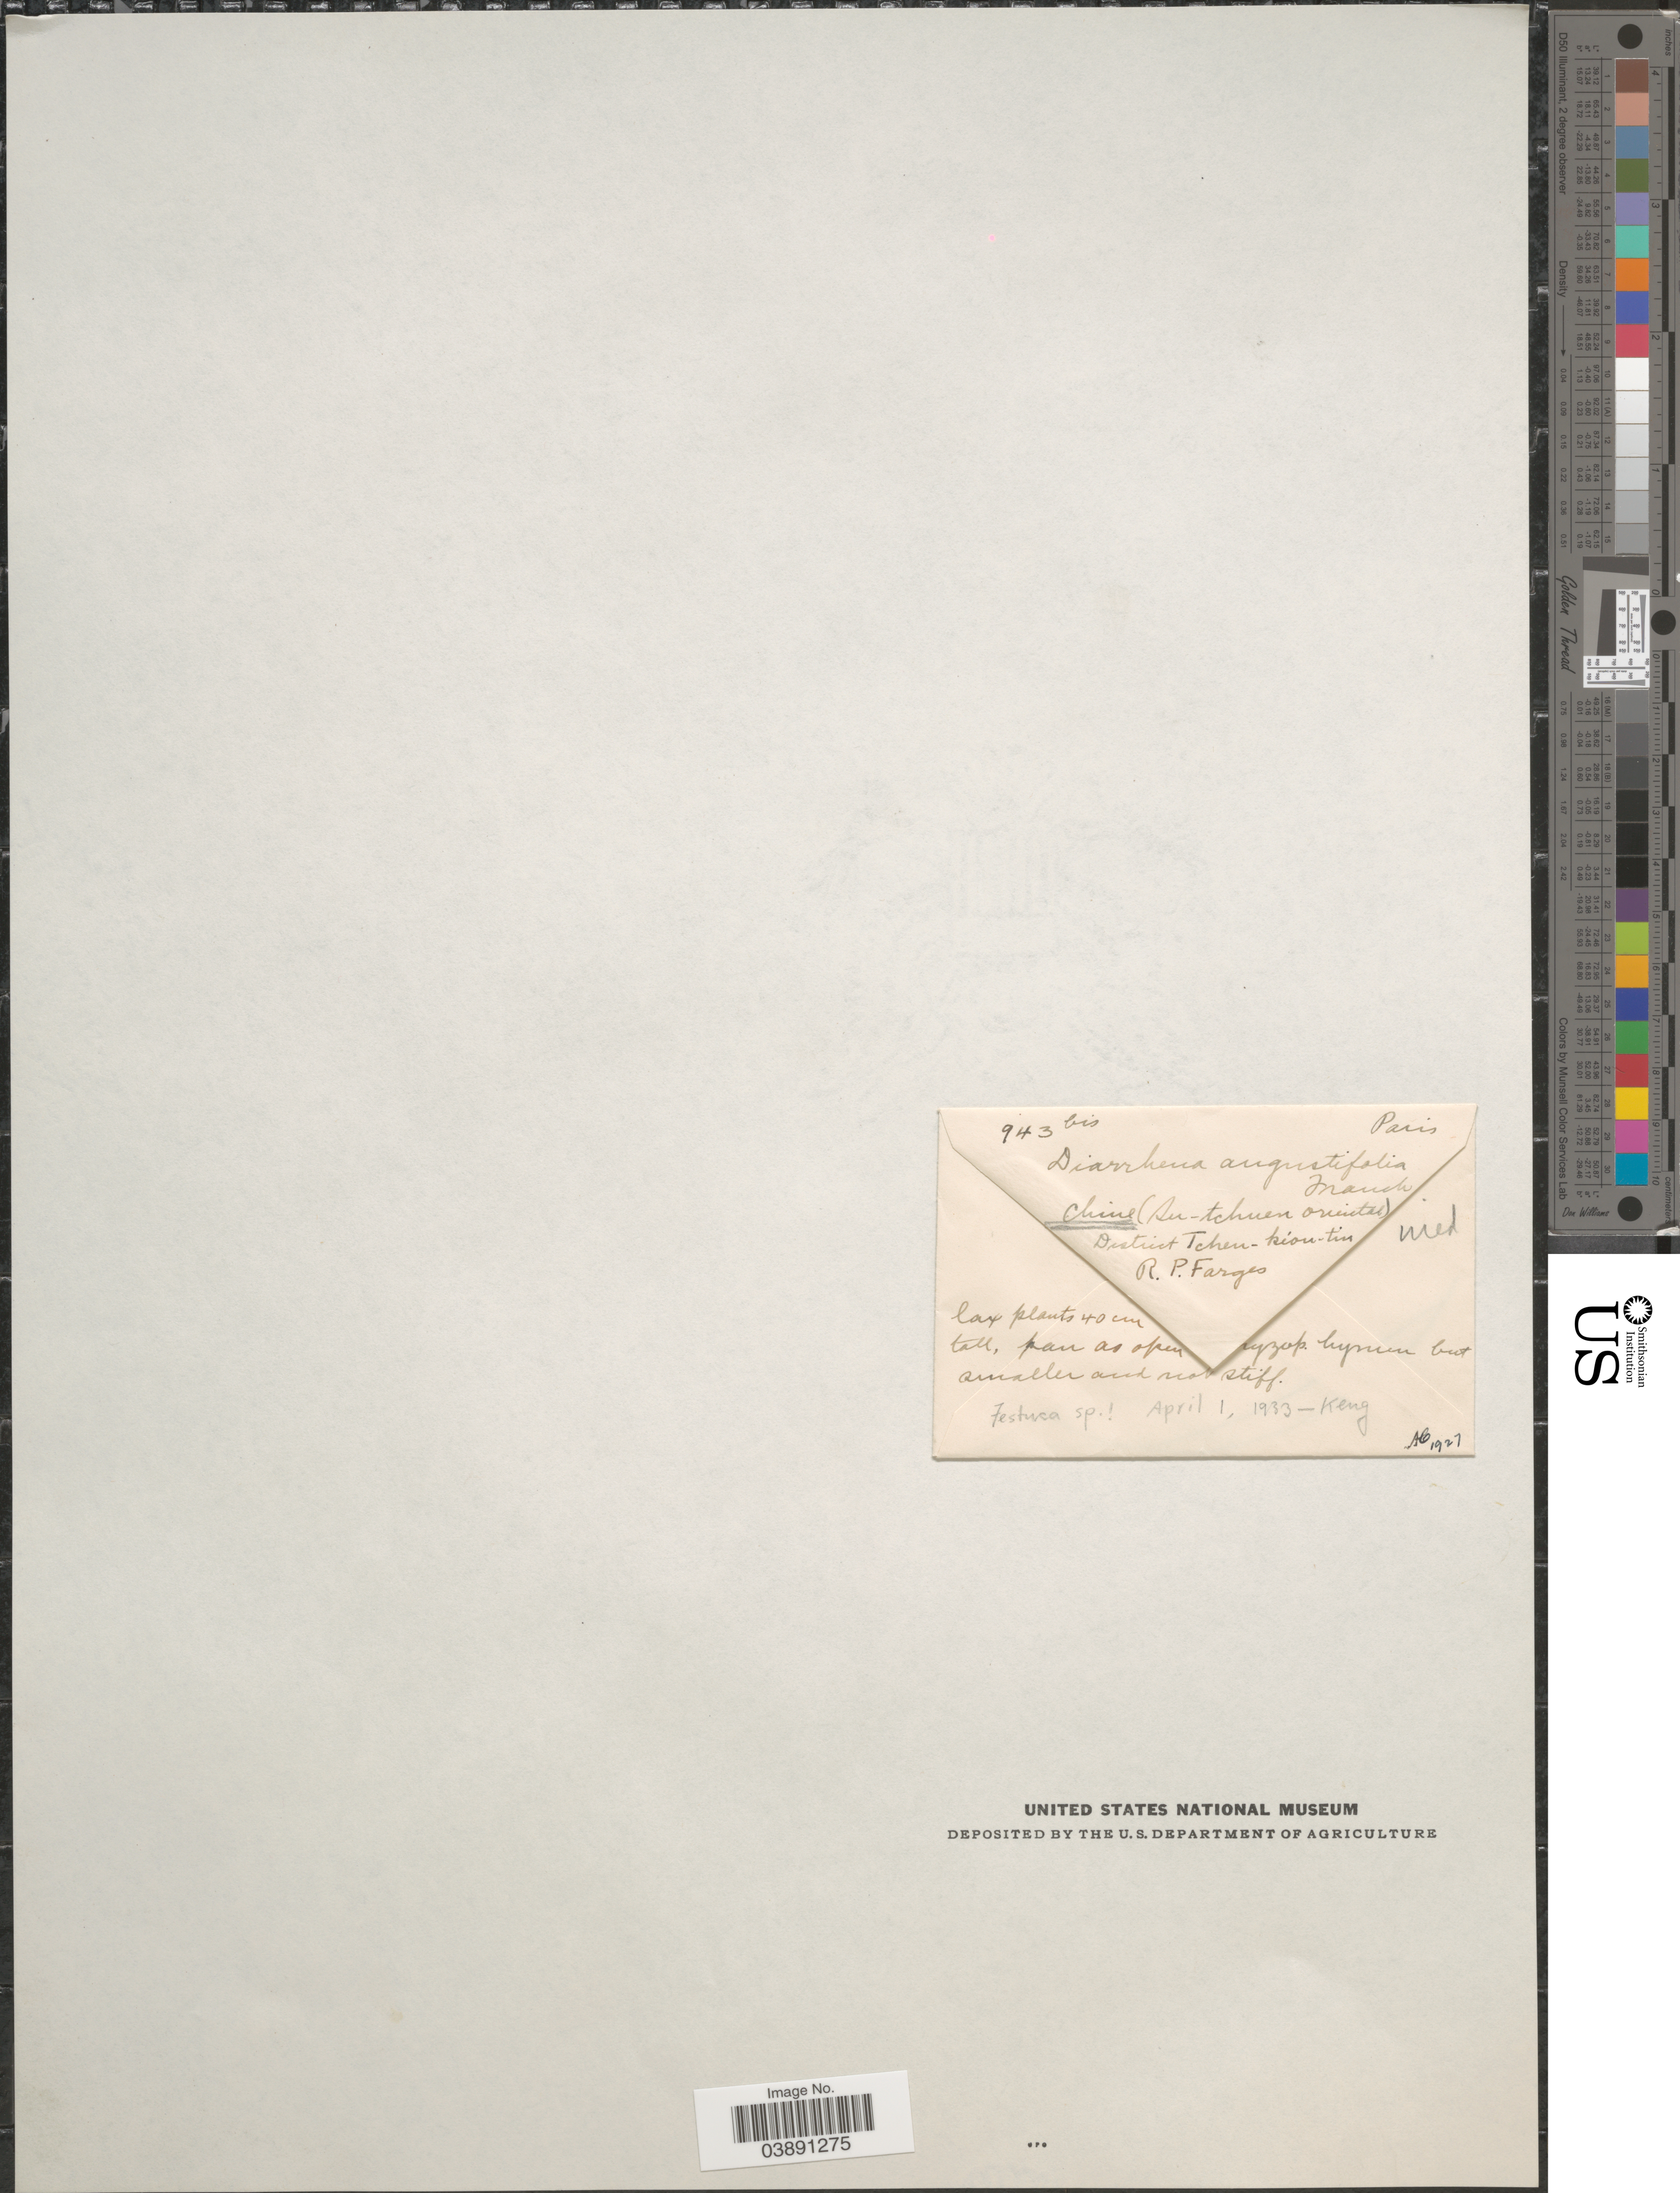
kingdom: Plantae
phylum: Tracheophyta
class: Liliopsida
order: Poales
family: Poaceae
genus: Festuca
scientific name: Festuca sp.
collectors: R. Farges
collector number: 943bis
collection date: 1933-04-01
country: China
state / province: Sichuan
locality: Su-tchuen oriental. District Tchen-kiou-tin.